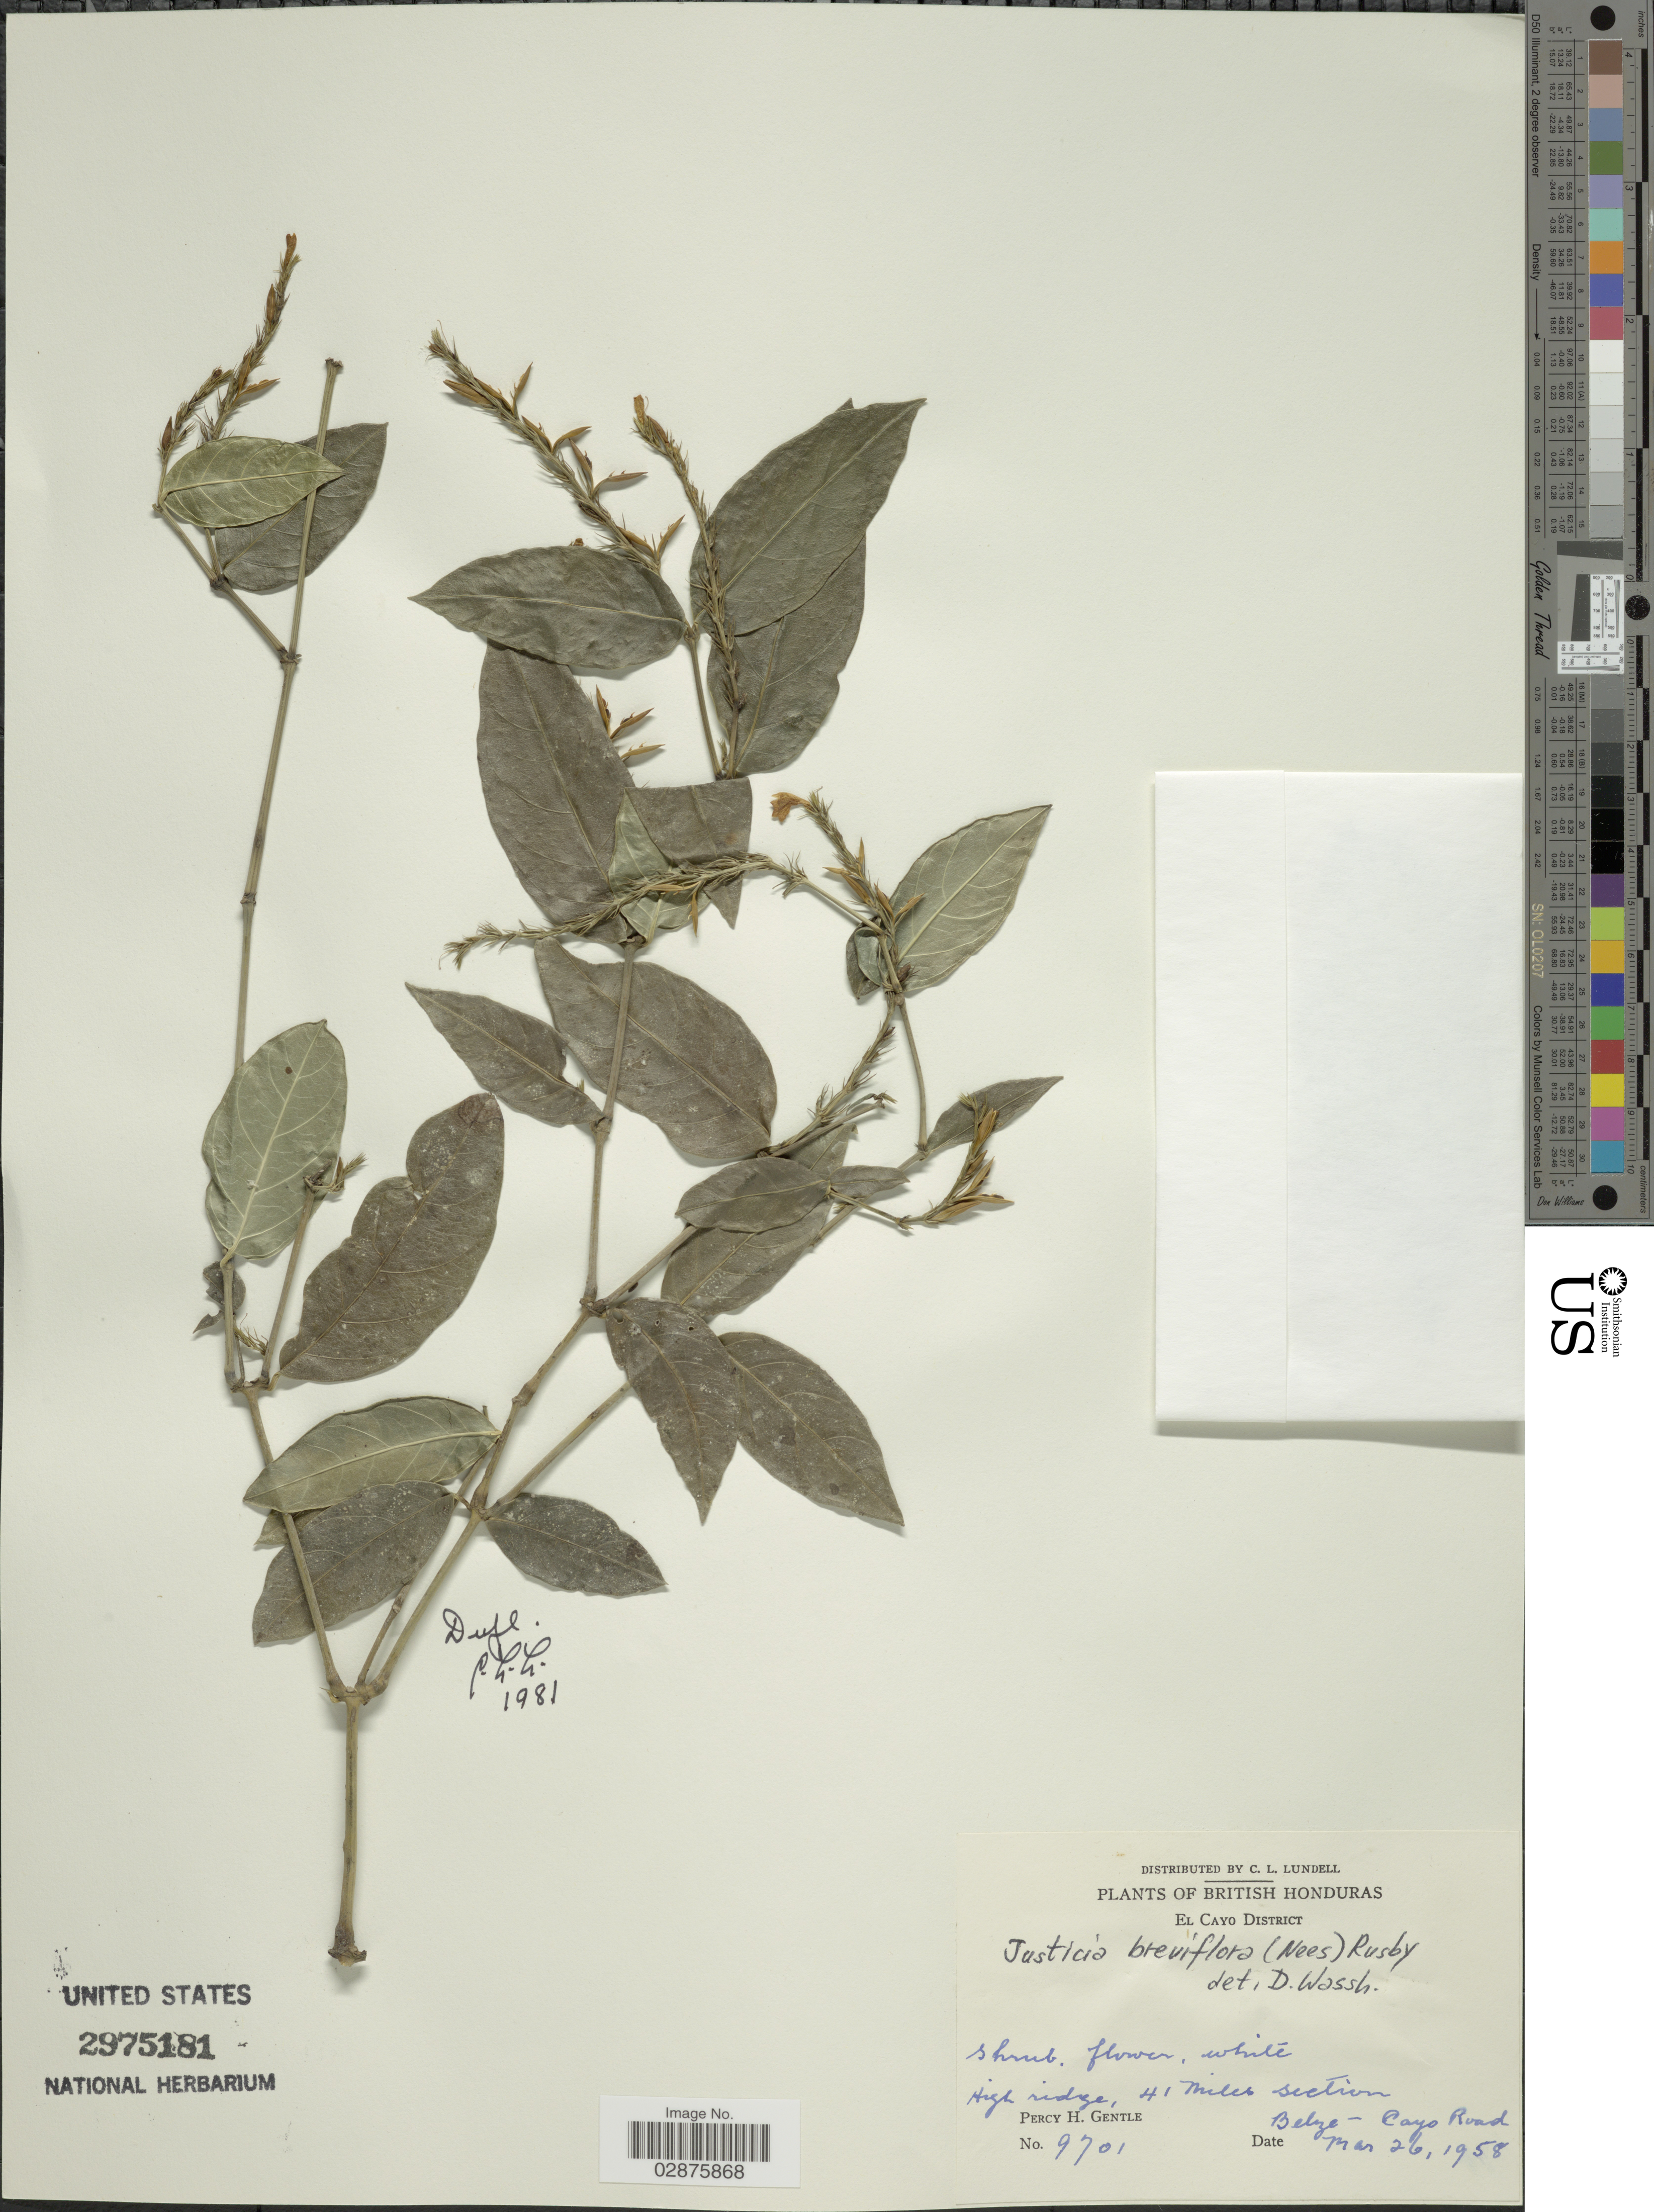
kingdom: Plantae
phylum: Tracheophyta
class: Magnoliopsida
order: Lamiales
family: Acanthaceae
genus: Justicia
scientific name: Justicia breviflora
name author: (Nees) Rusby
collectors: P. H. Gentle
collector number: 9701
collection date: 1958-03-26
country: Belize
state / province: Cayo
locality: British Honduras, El Cayo District, High ridge, 41 miles section, Belize-Cayo Road.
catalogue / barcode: US 2975181